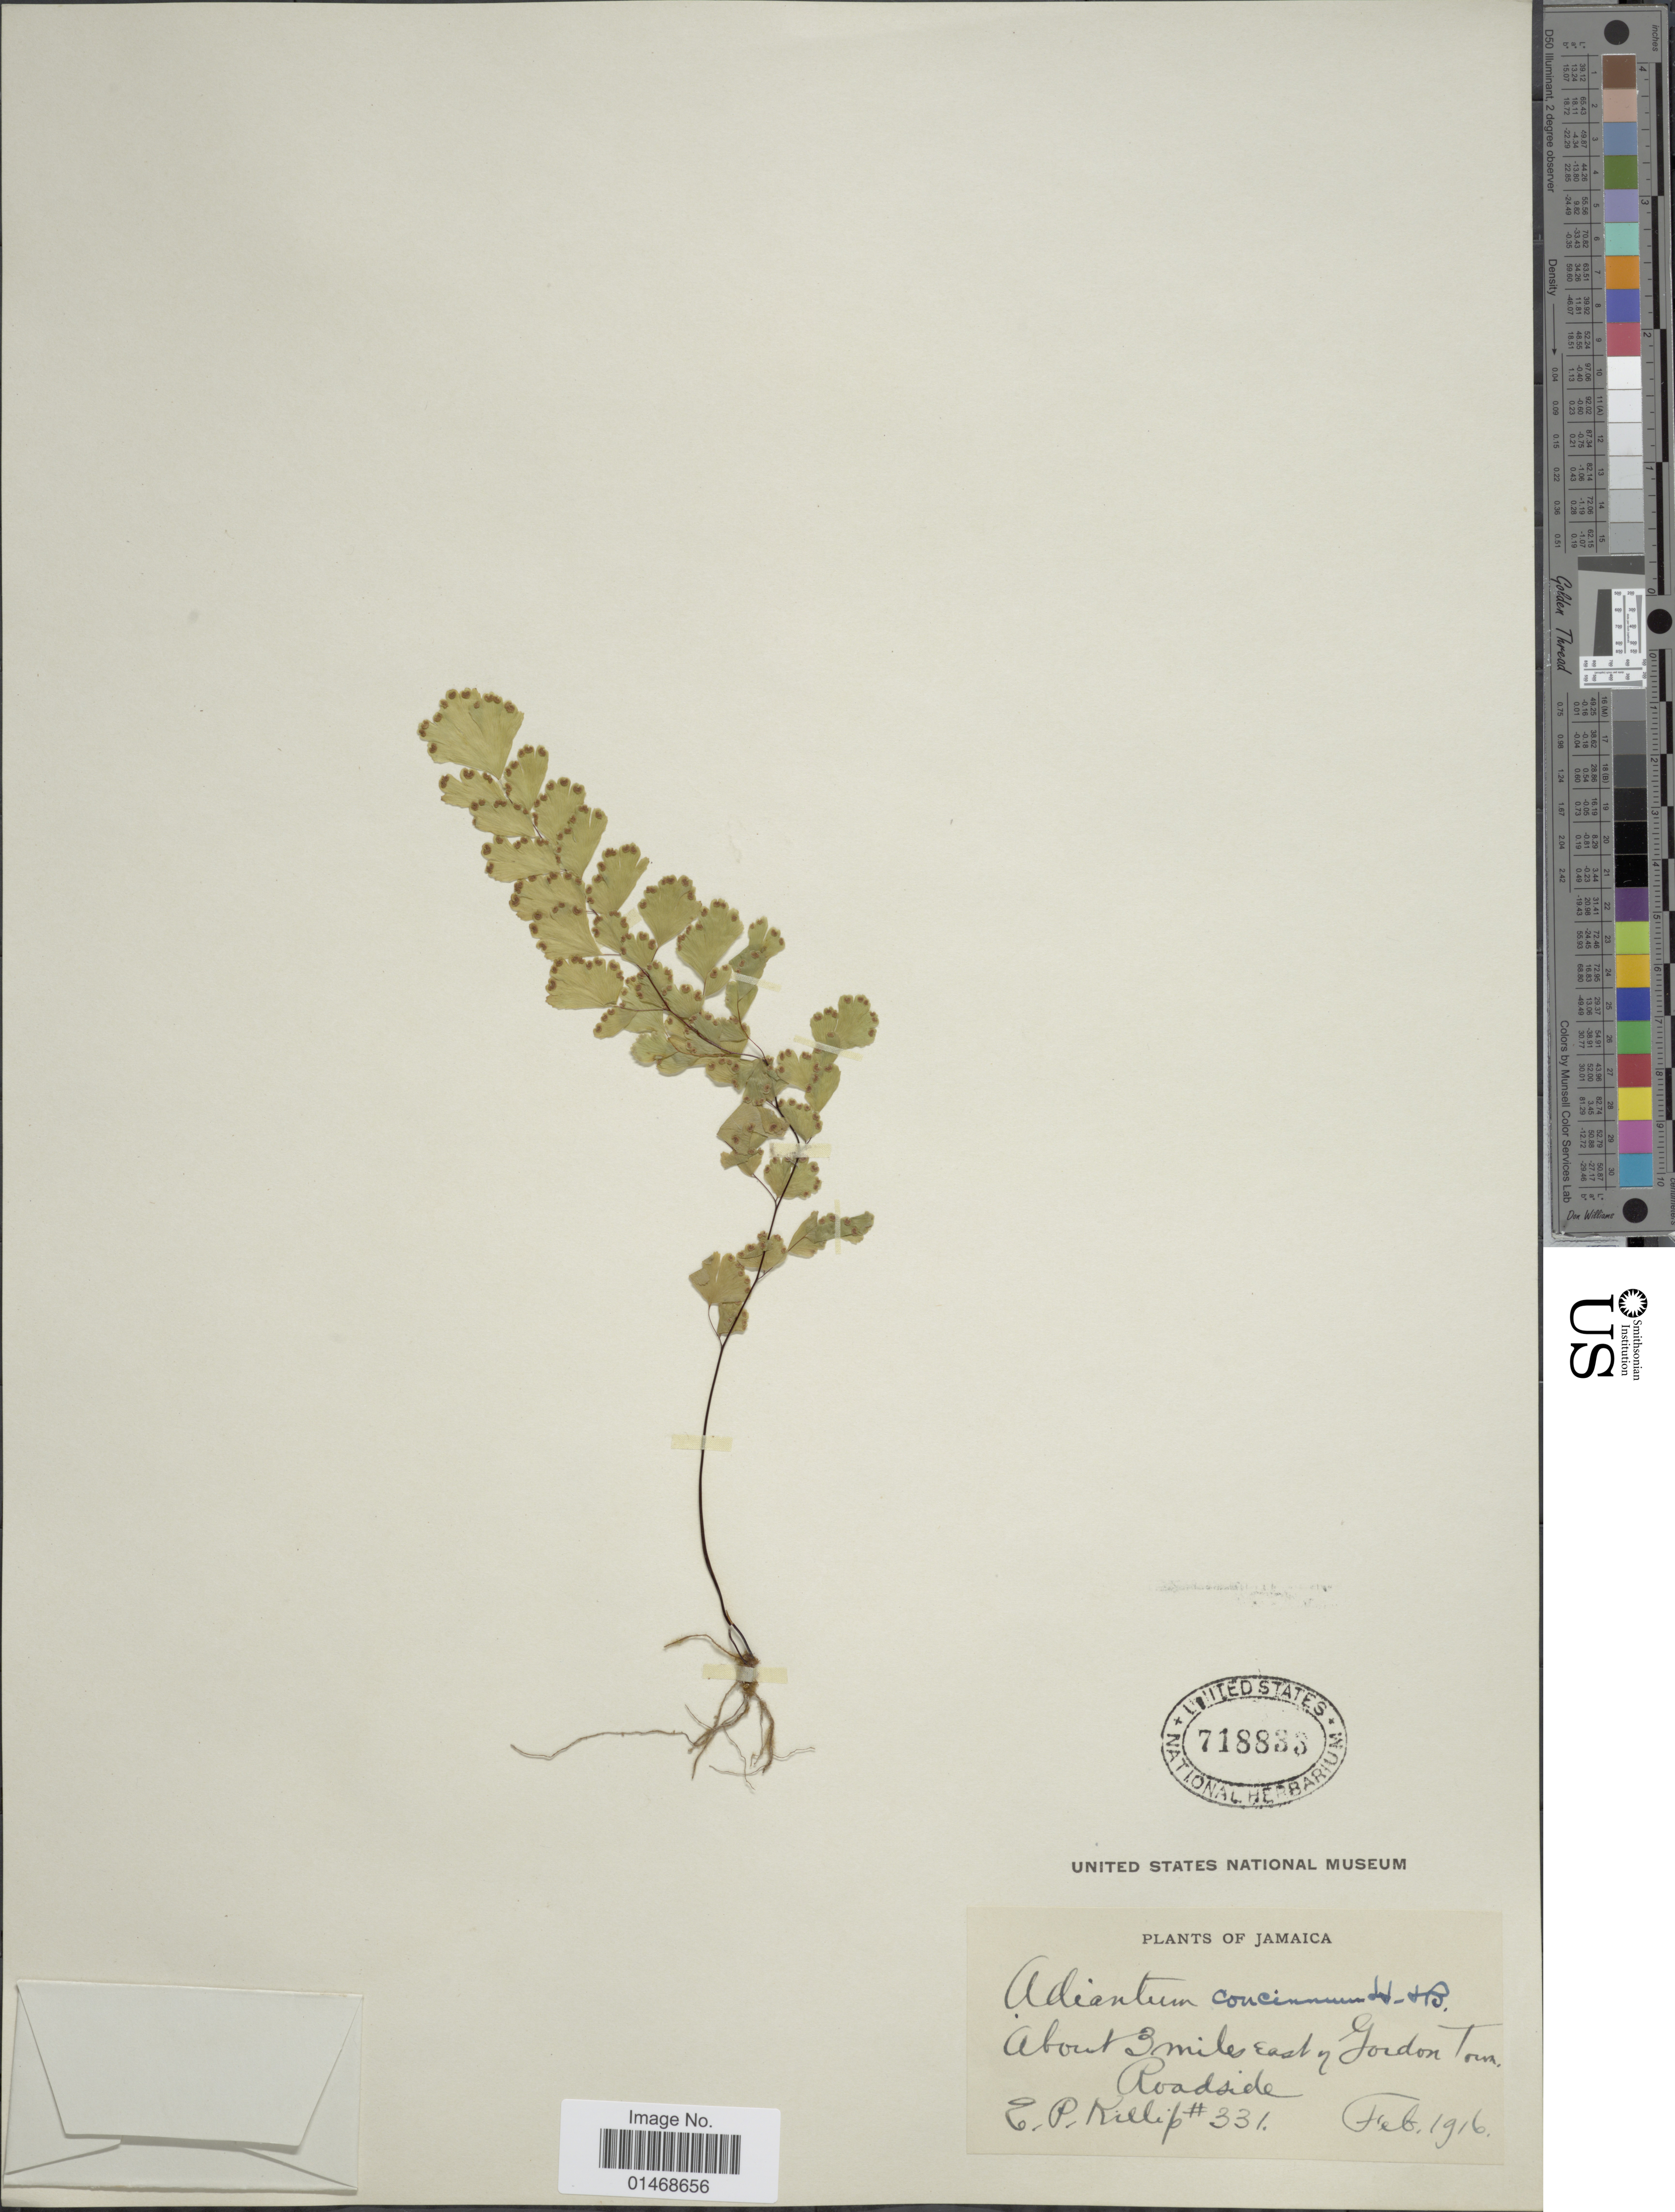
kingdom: Plantae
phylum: Tracheophyta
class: Polypodiopsida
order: Polypodiales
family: Pteridaceae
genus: Adiantum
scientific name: Adiantum concinnum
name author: Humb. & Bonpl. ex Willd.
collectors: E. P. Killip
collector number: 331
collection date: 1916-02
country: Jamaica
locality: About 3 miles East of Gordon Town, Roadside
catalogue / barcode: US 718833